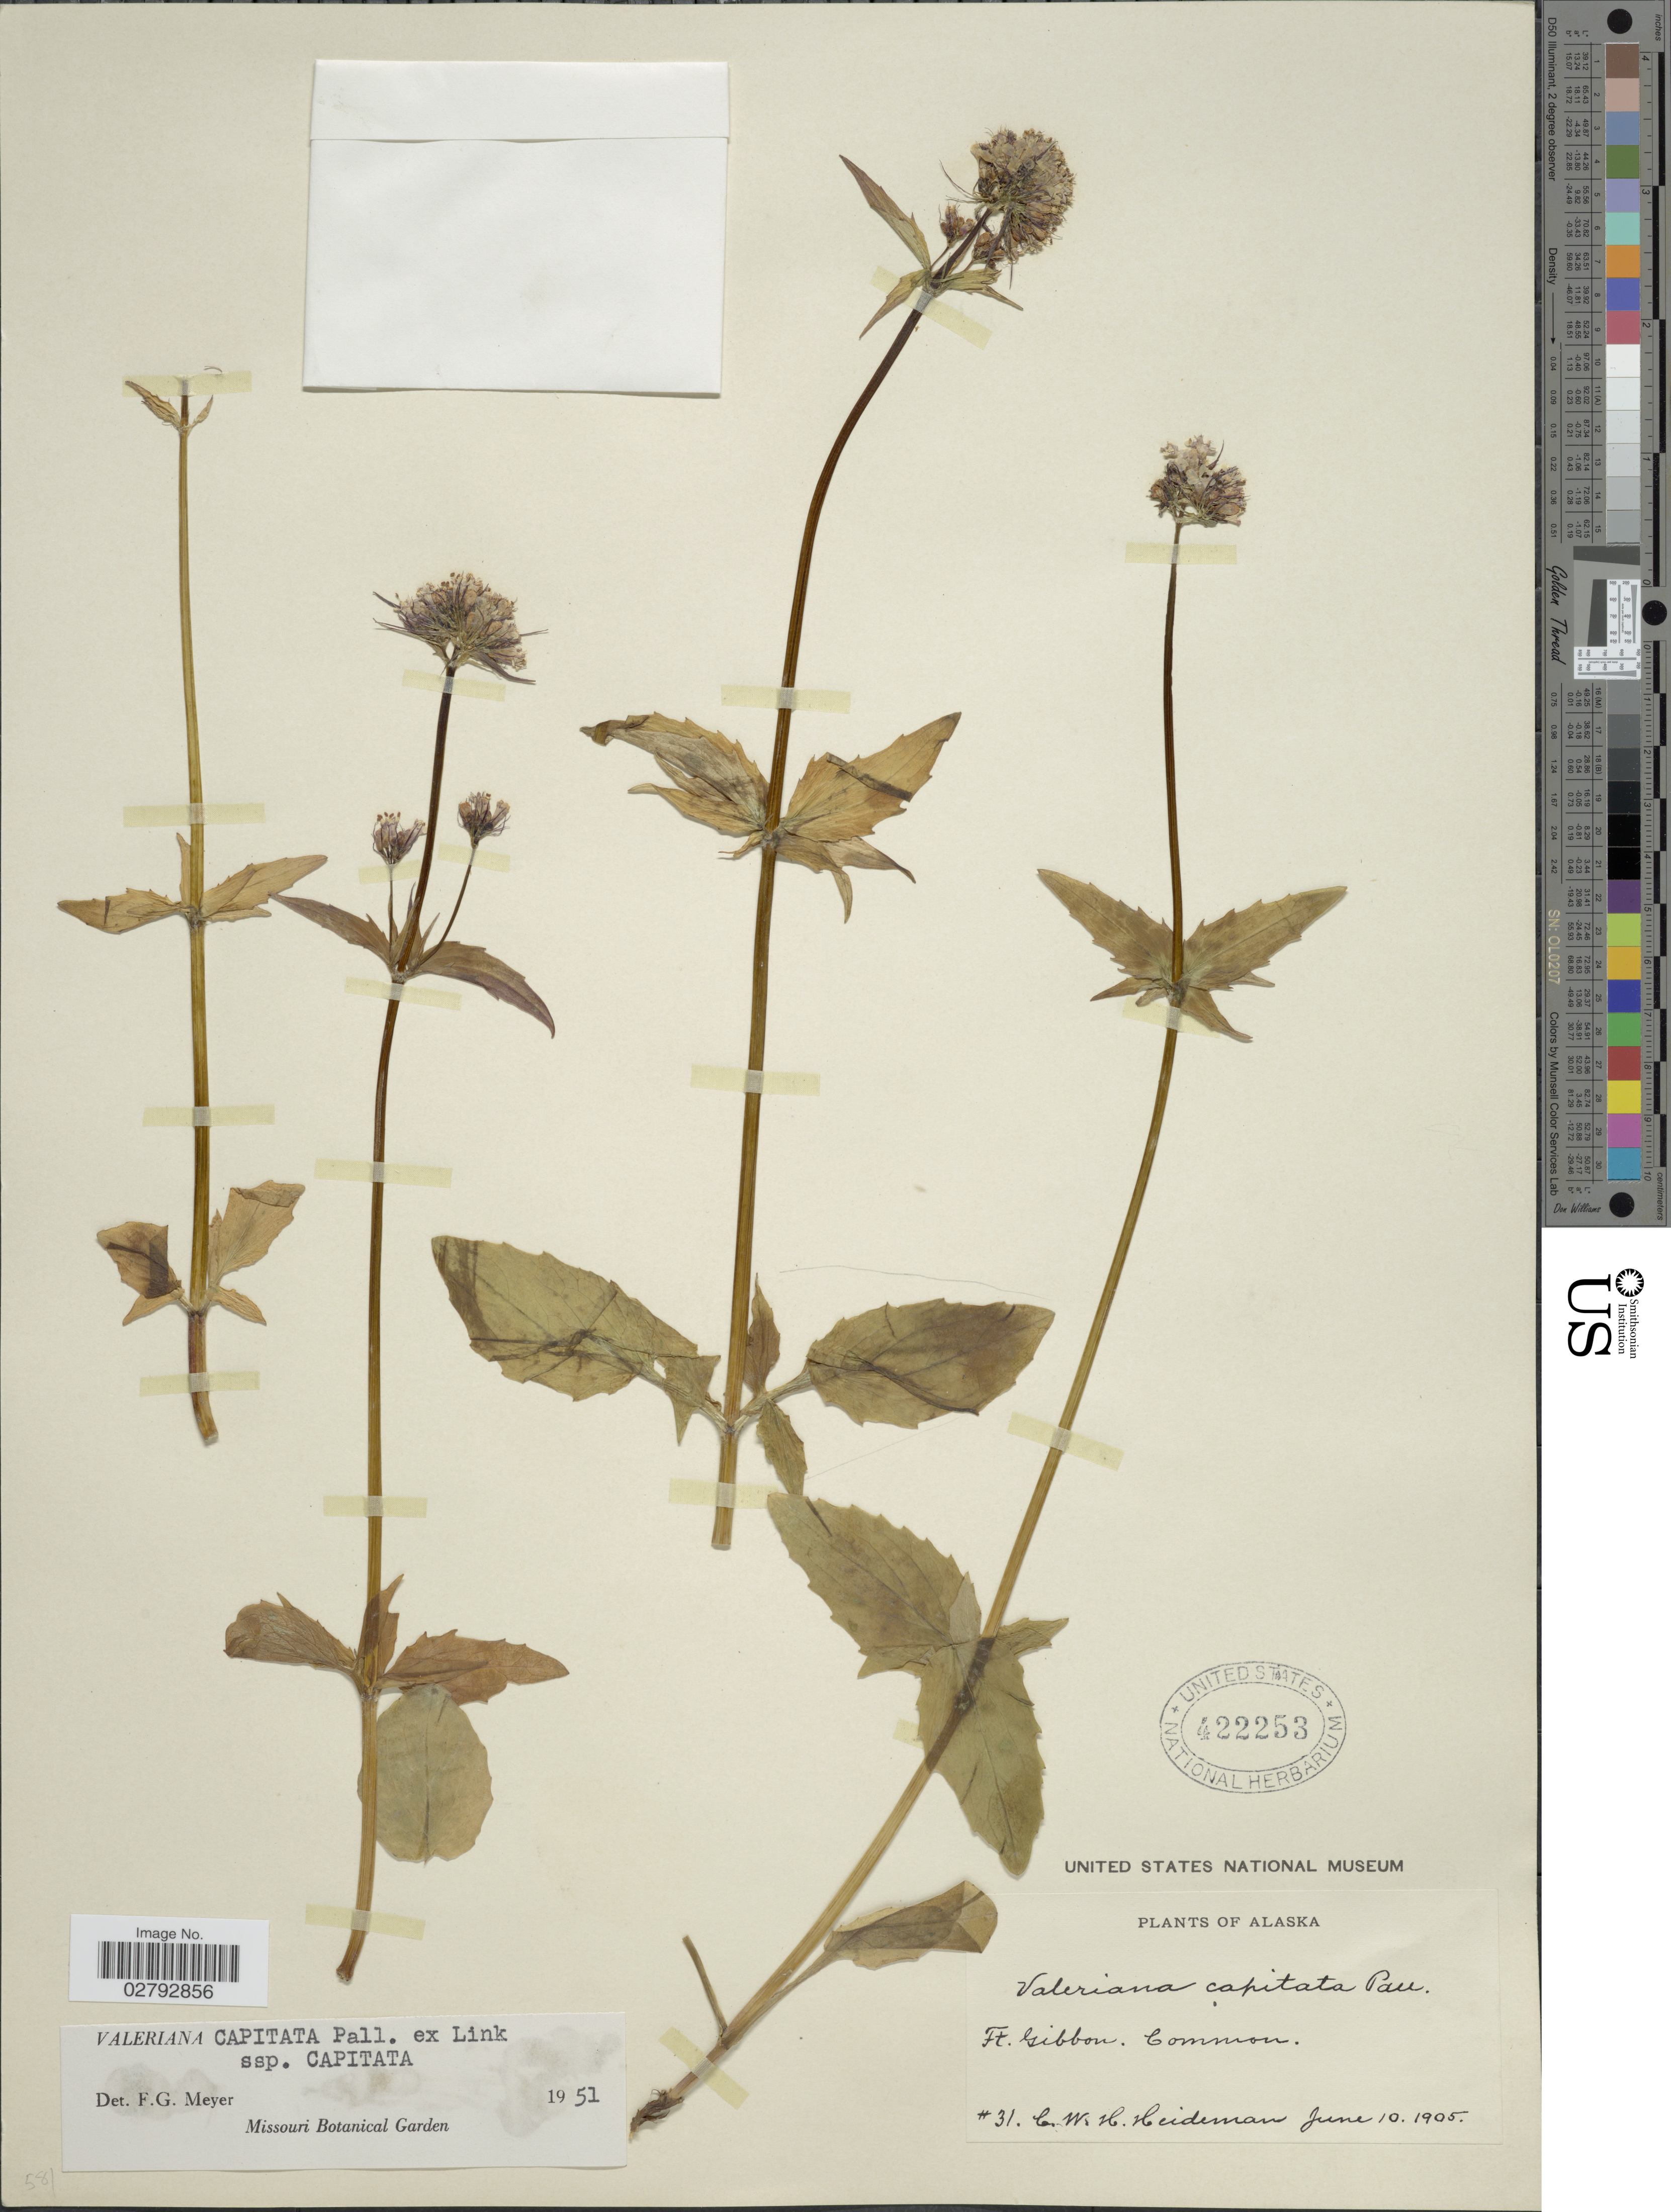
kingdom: Plantae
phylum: Tracheophyta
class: Magnoliopsida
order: Dipsacales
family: Caprifoliaceae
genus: Valeriana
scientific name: Valeriana capitata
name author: Link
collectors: C. Heideman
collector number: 31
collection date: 1905-06-10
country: United States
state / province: Alaska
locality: Ft. Gibbon. Common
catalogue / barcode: US 422253